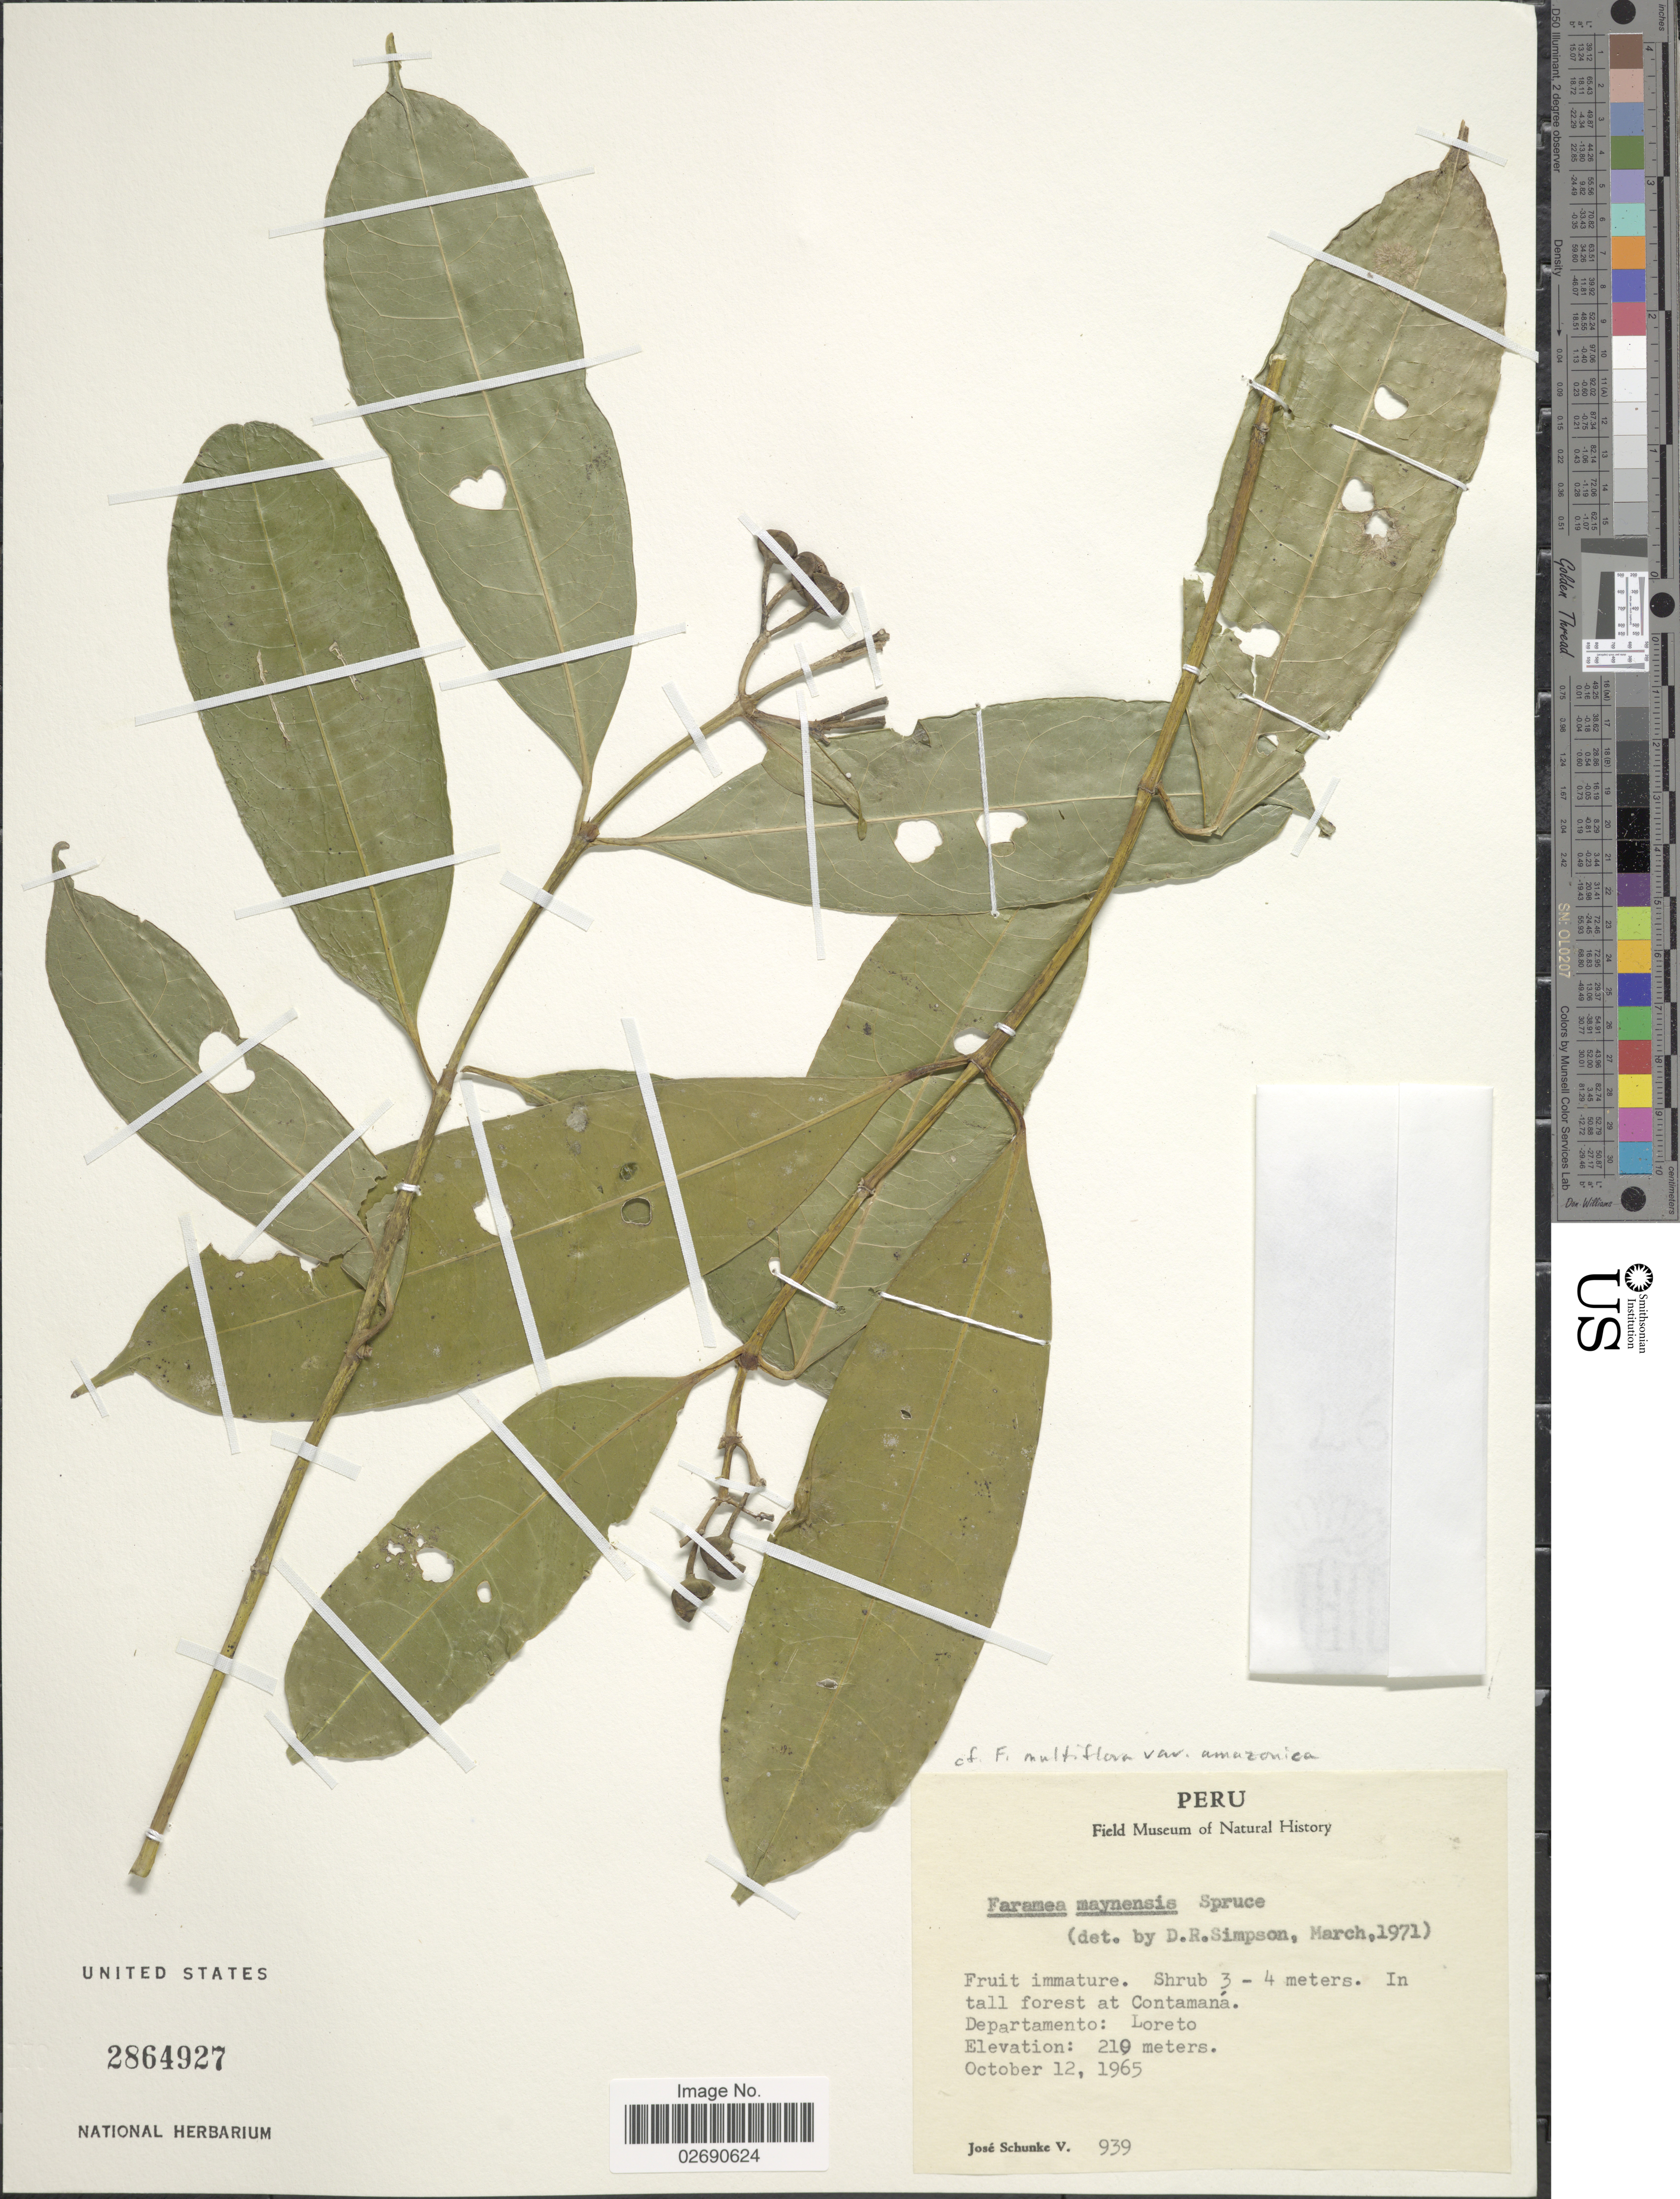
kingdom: Plantae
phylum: Tracheophyta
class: Magnoliopsida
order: Gentianales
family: Rubiaceae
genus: Faramea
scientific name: Faramea multiflora var. amazonica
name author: (Müll. Arg.) Steyerm.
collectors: J. Schunke Vigo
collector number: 939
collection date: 1965-10-12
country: Peru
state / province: Loreto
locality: In tall forest at Contamana, Departamento: Loreto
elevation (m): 210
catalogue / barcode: US 2864927